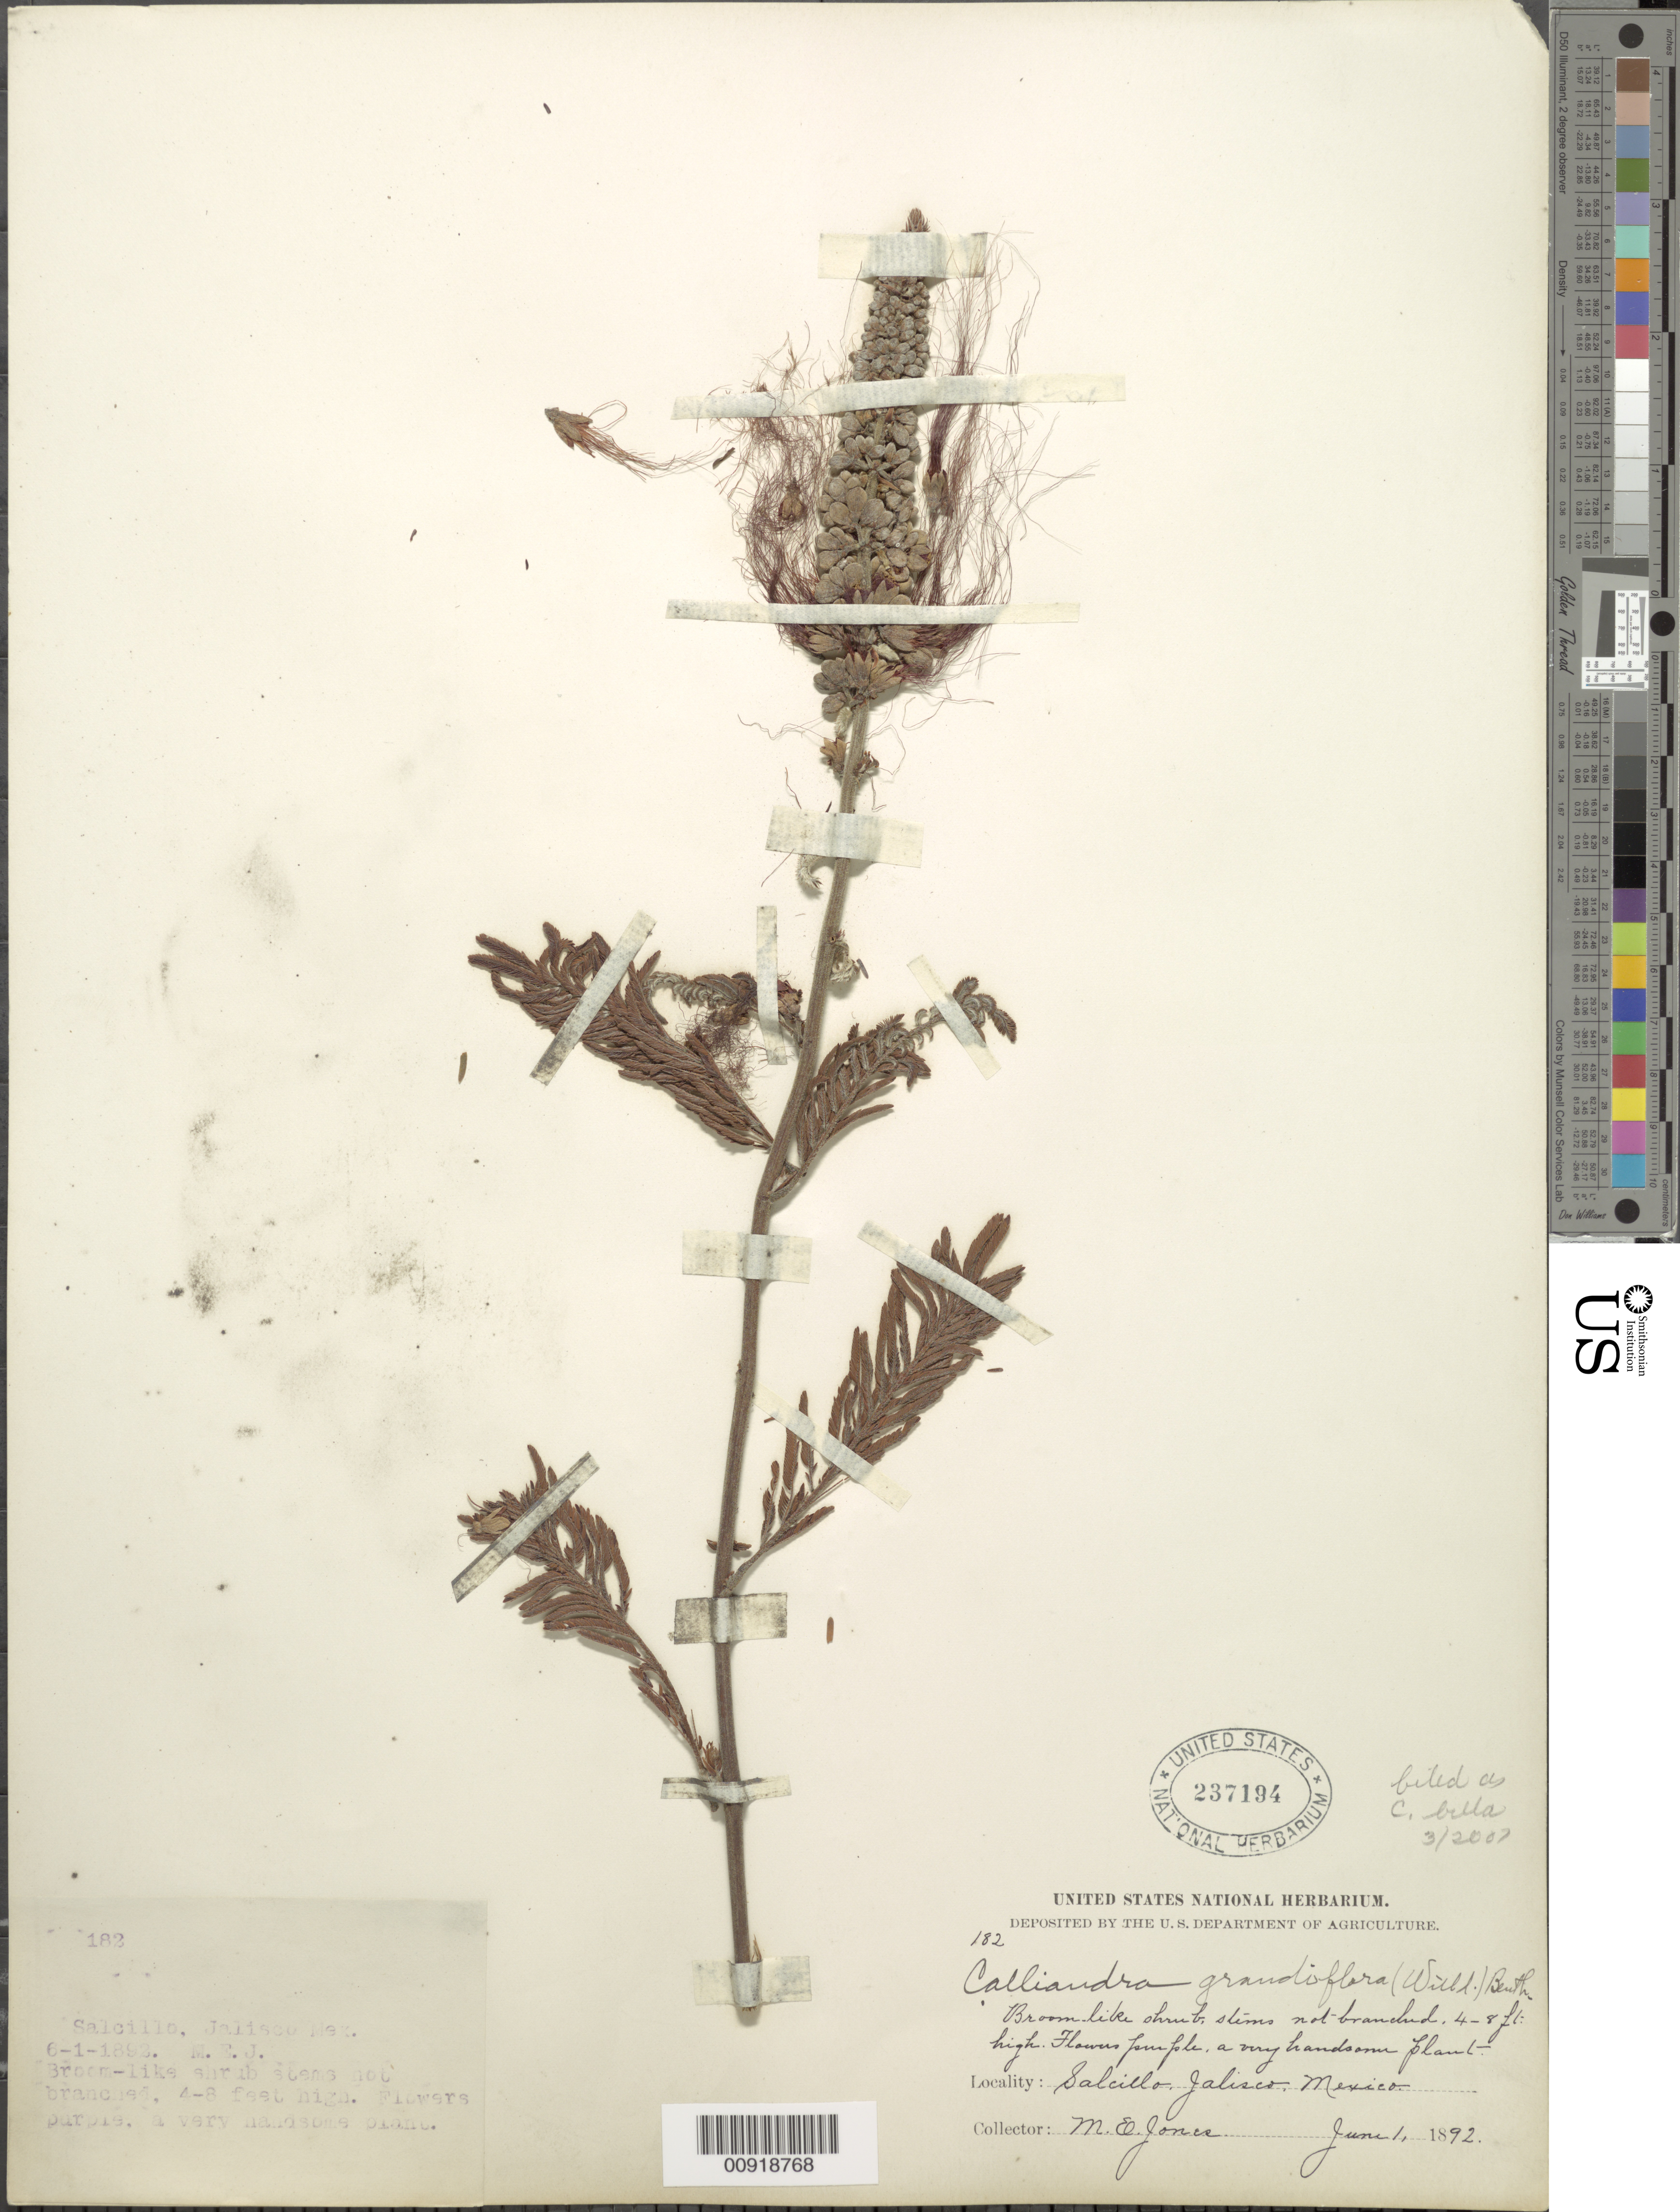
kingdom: Plantae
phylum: Tracheophyta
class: Magnoliopsida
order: Fabales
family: Fabaceae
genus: Calliandra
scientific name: Calliandra bella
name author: (Mart. ex Spreng.) Benth.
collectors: M. E. Jones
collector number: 182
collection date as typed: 01 Jun 1892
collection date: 1892-06-01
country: Mexico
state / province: Jalisco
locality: Salcillo, Jalisco.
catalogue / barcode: US 237194